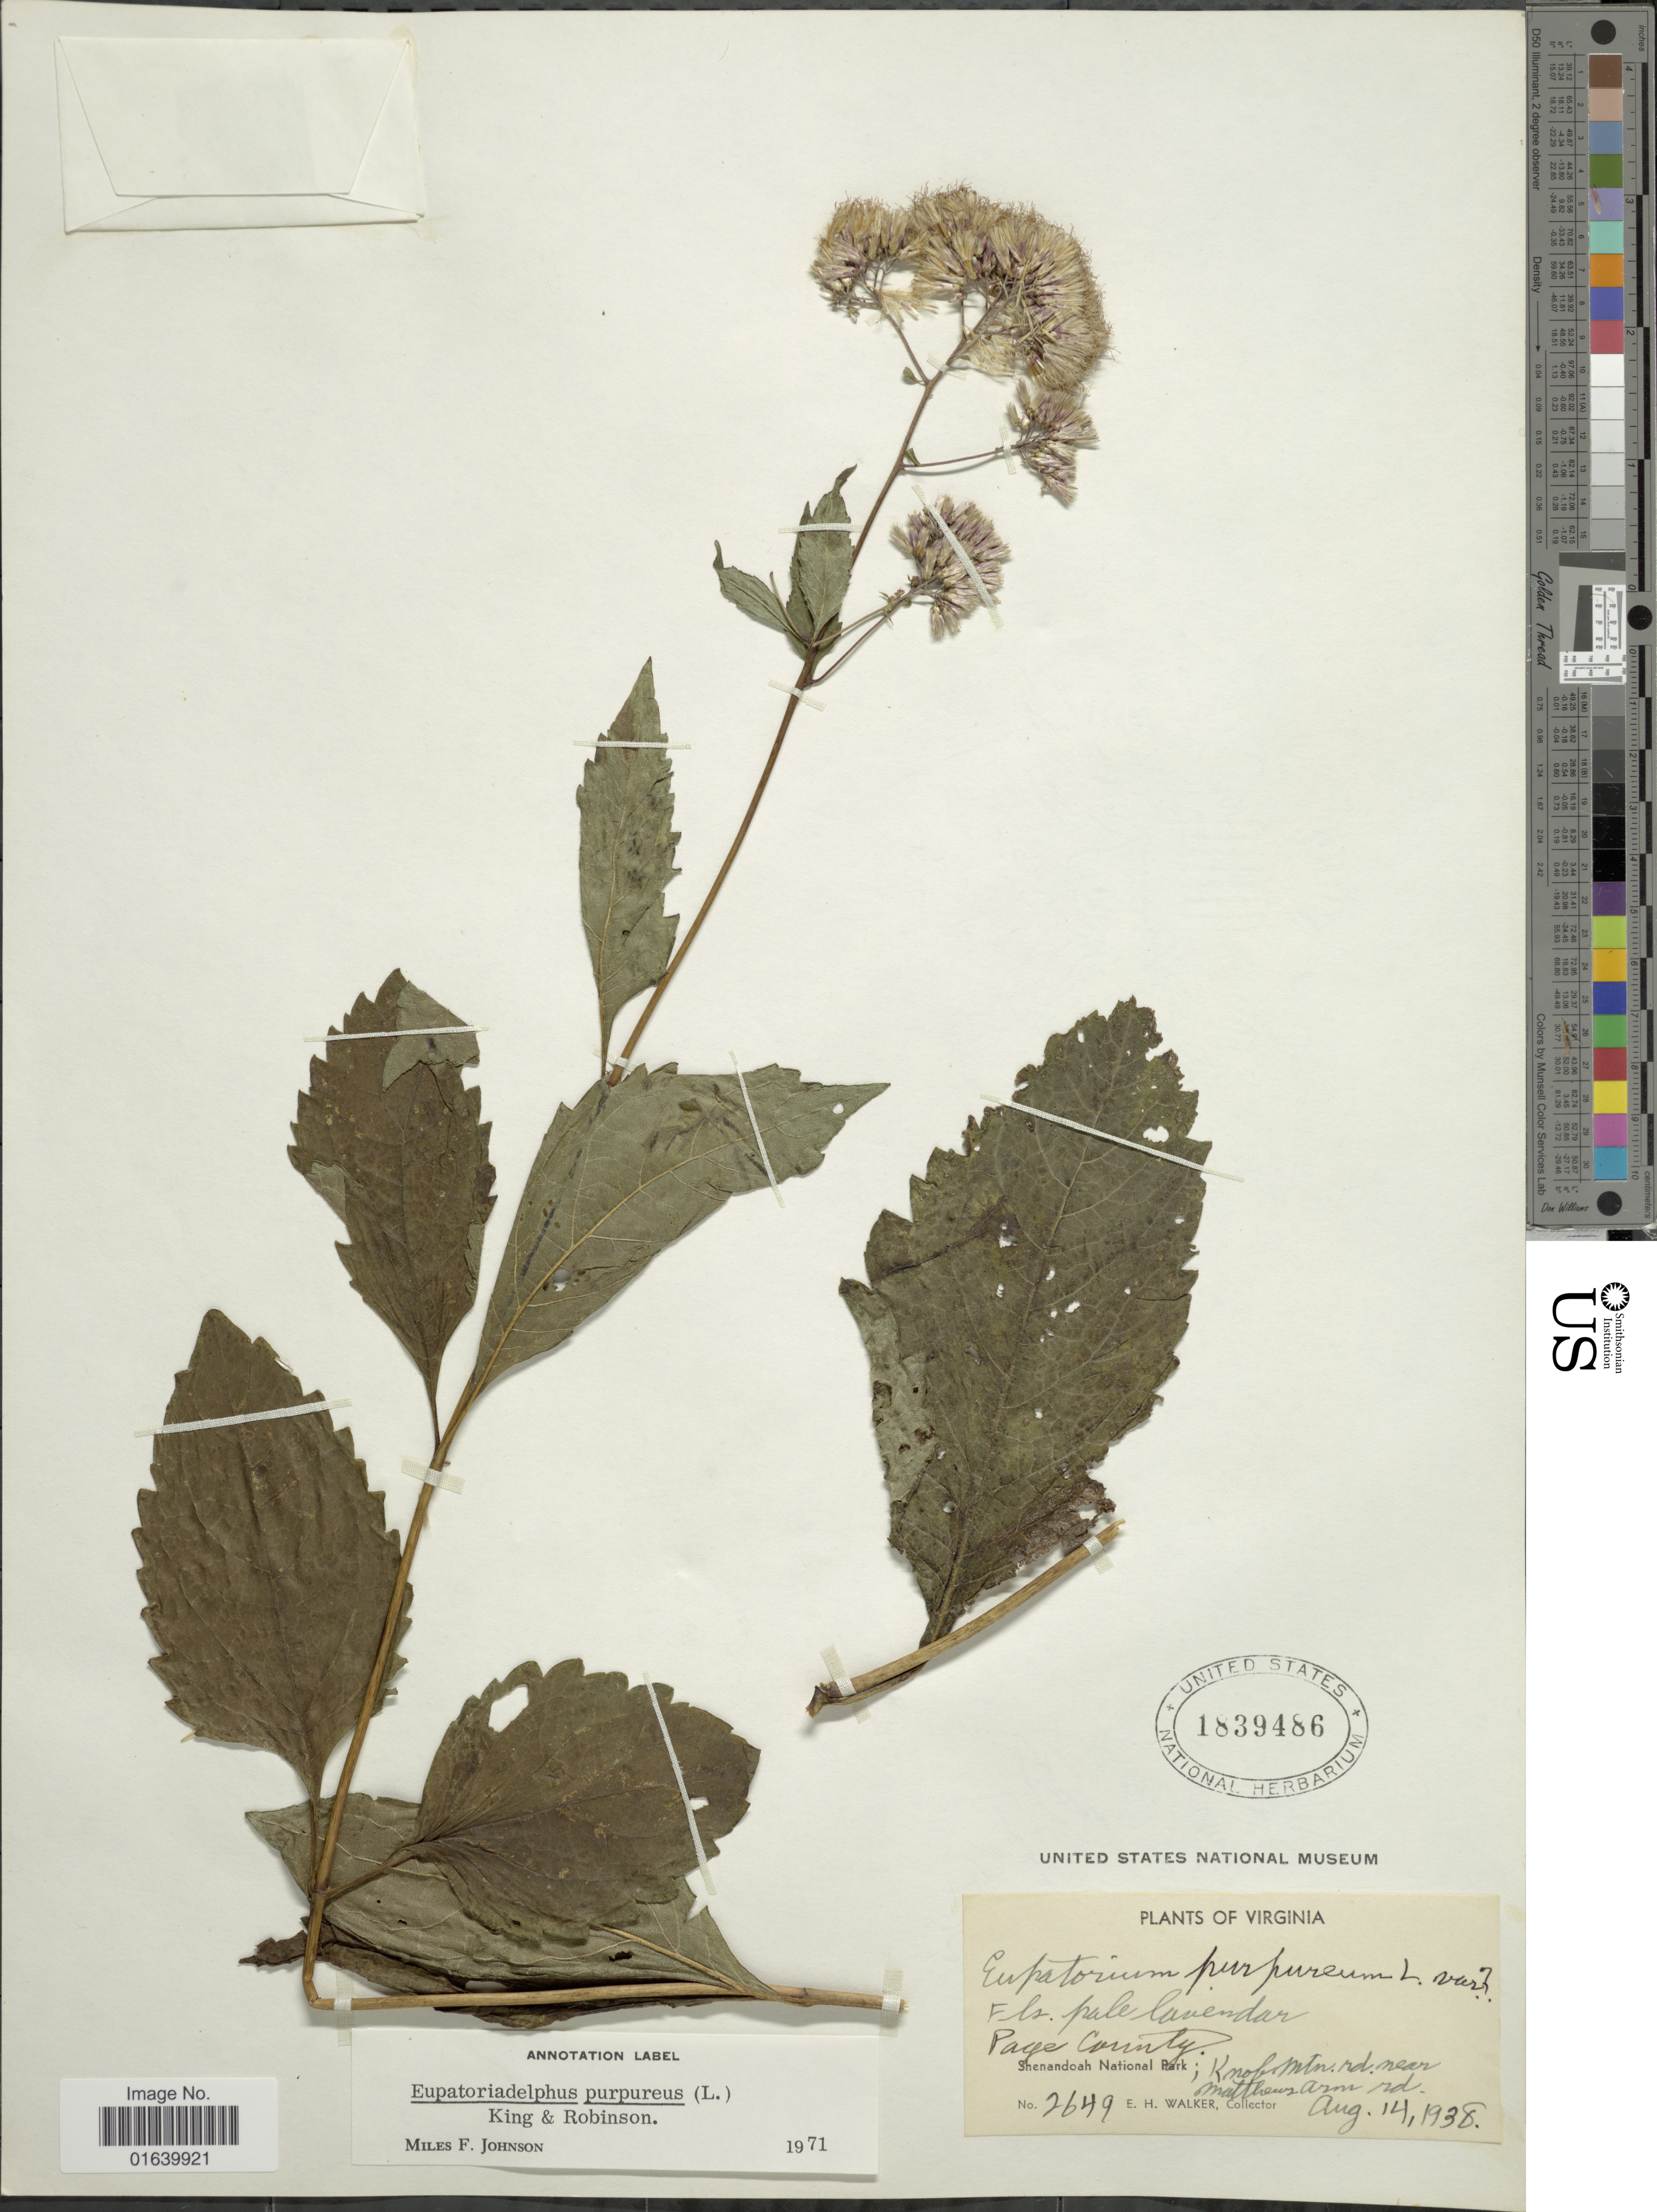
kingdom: Plantae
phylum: Tracheophyta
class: Magnoliopsida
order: Asterales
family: Asteraceae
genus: Eupatorium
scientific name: Eupatorium purpureum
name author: (L.) E.E. Lamont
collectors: E. H. Walker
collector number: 2649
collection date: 1938-08-14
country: United States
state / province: Virginia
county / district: Page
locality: Virginia, Page County, Shenandoah National Park; Knob Mtn. rd. near Matthews Arm. rd.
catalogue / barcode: US 1839486